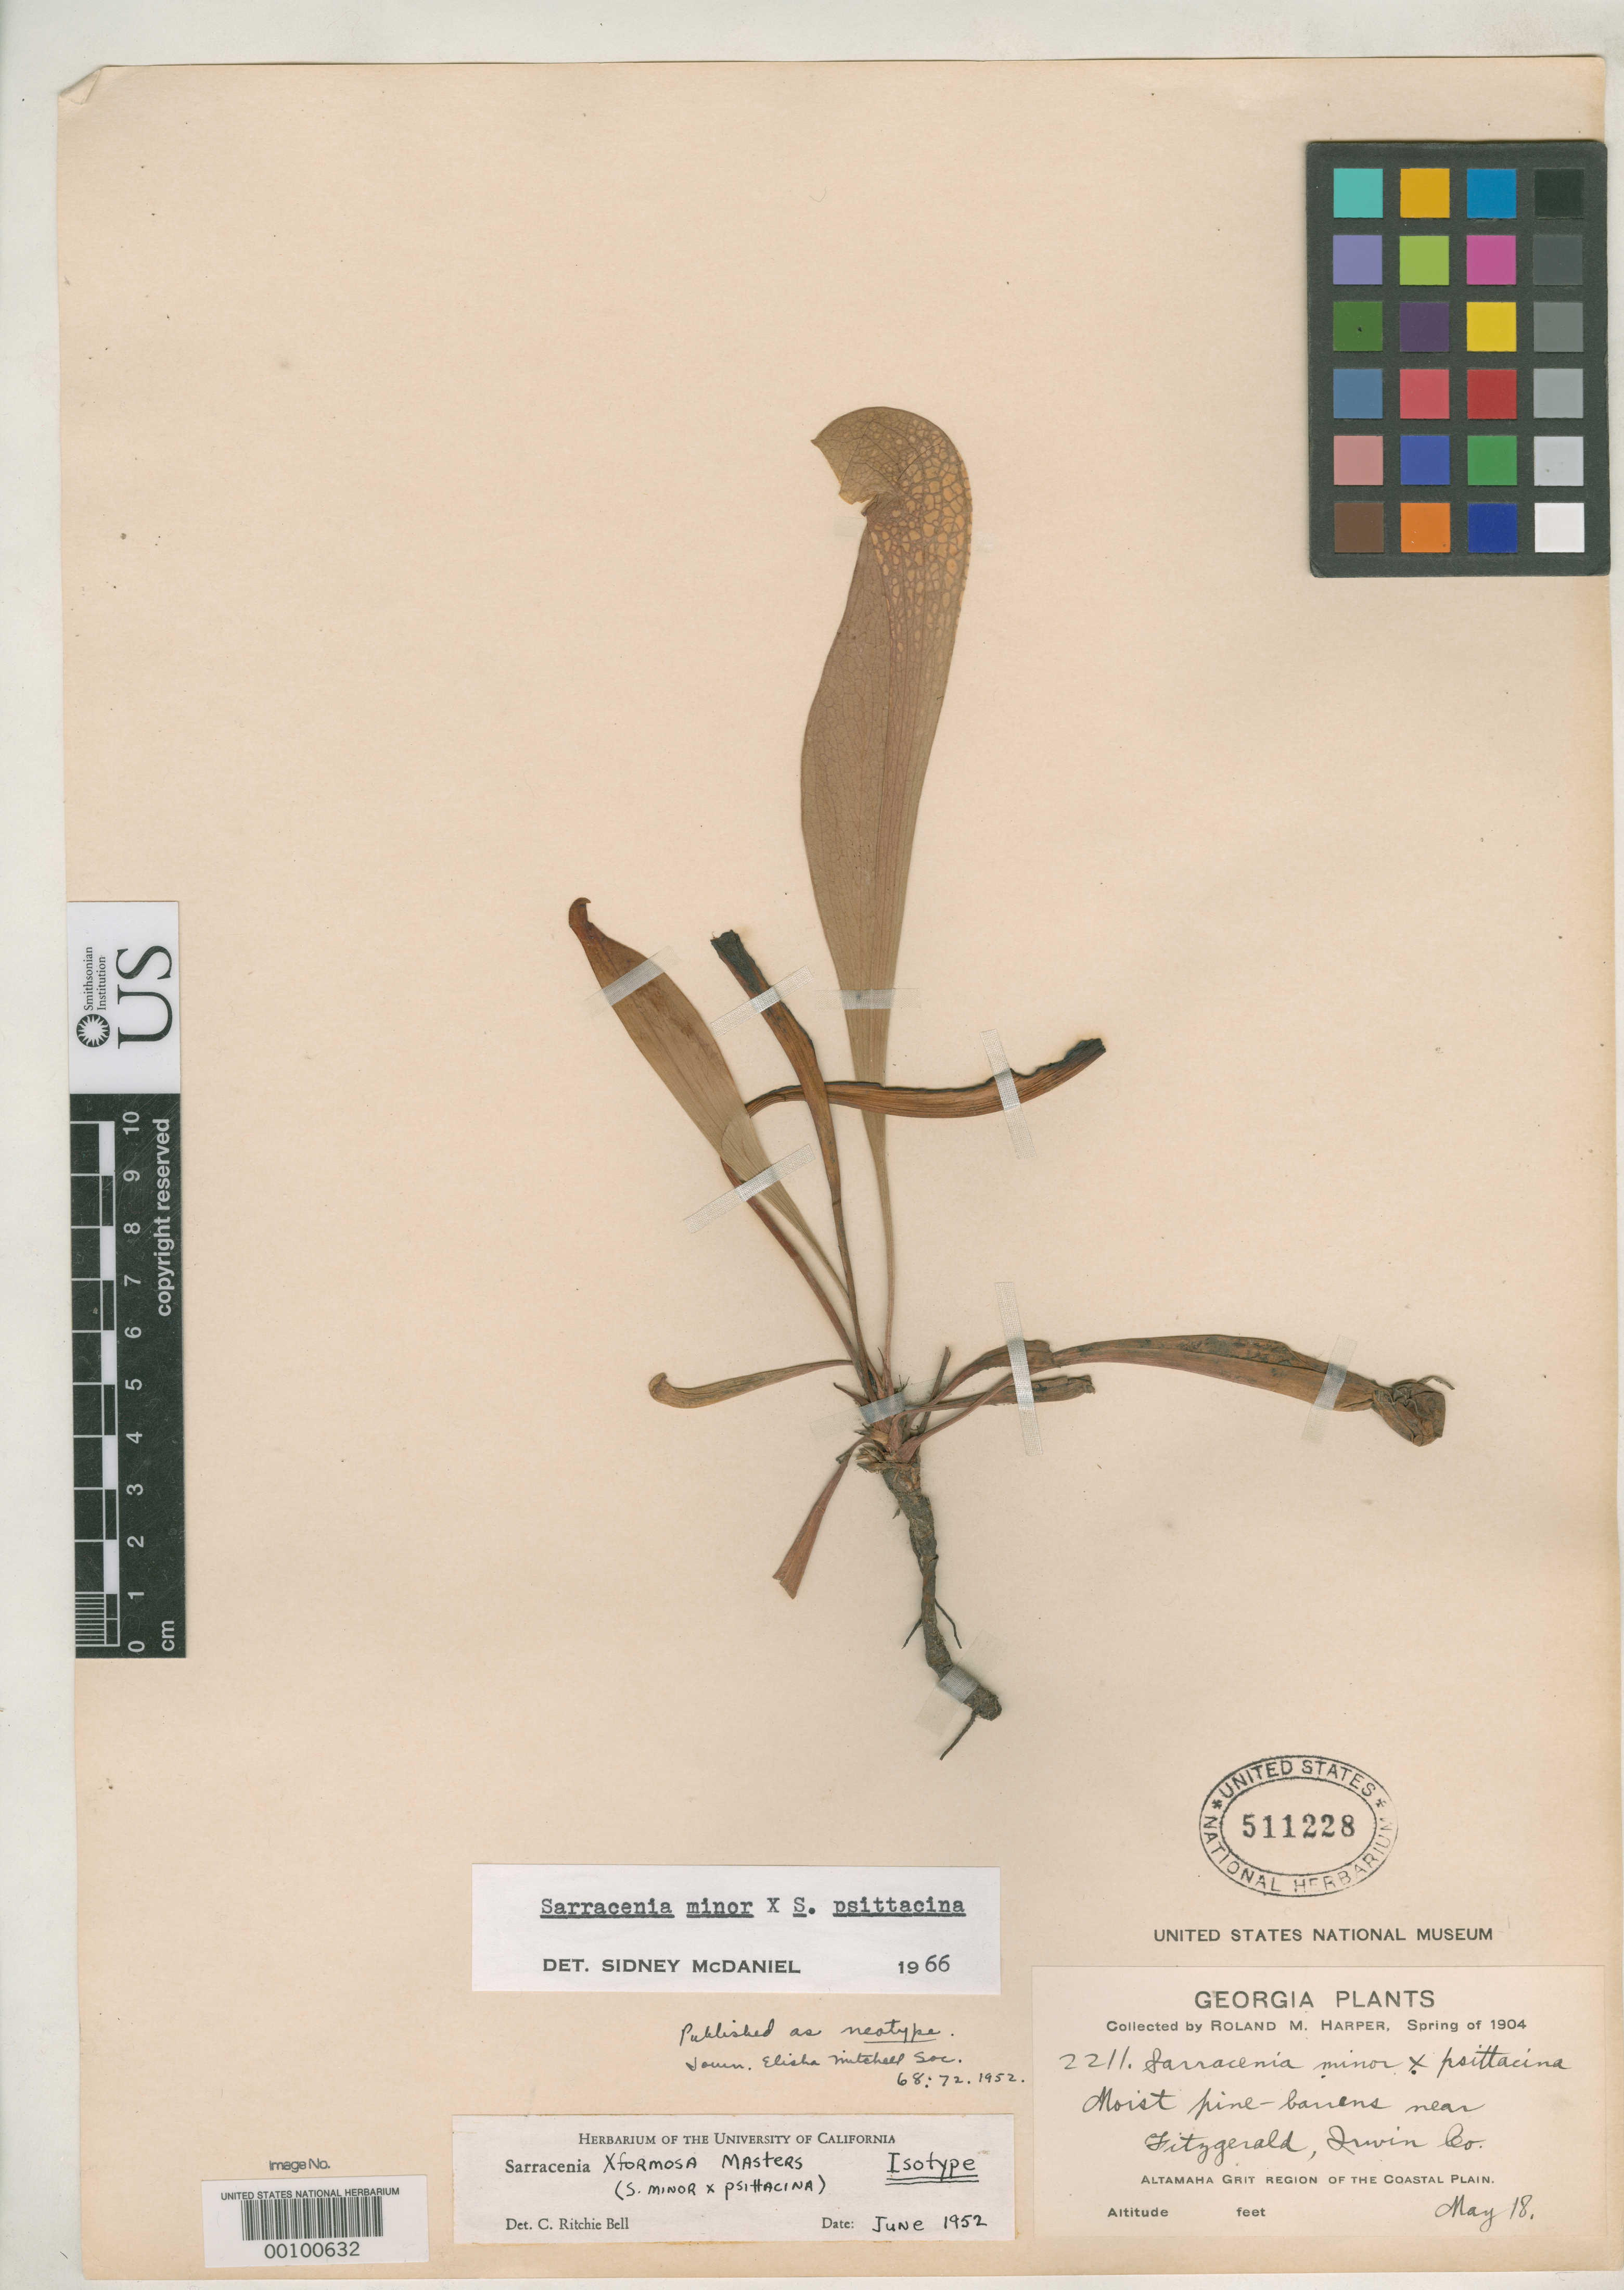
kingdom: Plantae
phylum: Tracheophyta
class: Magnoliopsida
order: Ericales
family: Sarraceniaceae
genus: Sarracenia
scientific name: Sarracenia formosa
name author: Veitch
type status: Isoneotype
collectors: R. M. Harper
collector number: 2211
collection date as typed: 18 May 1904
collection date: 1904-05-18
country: United States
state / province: Georgia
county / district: Irwin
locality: Near Fitzgerald.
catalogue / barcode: US 511228